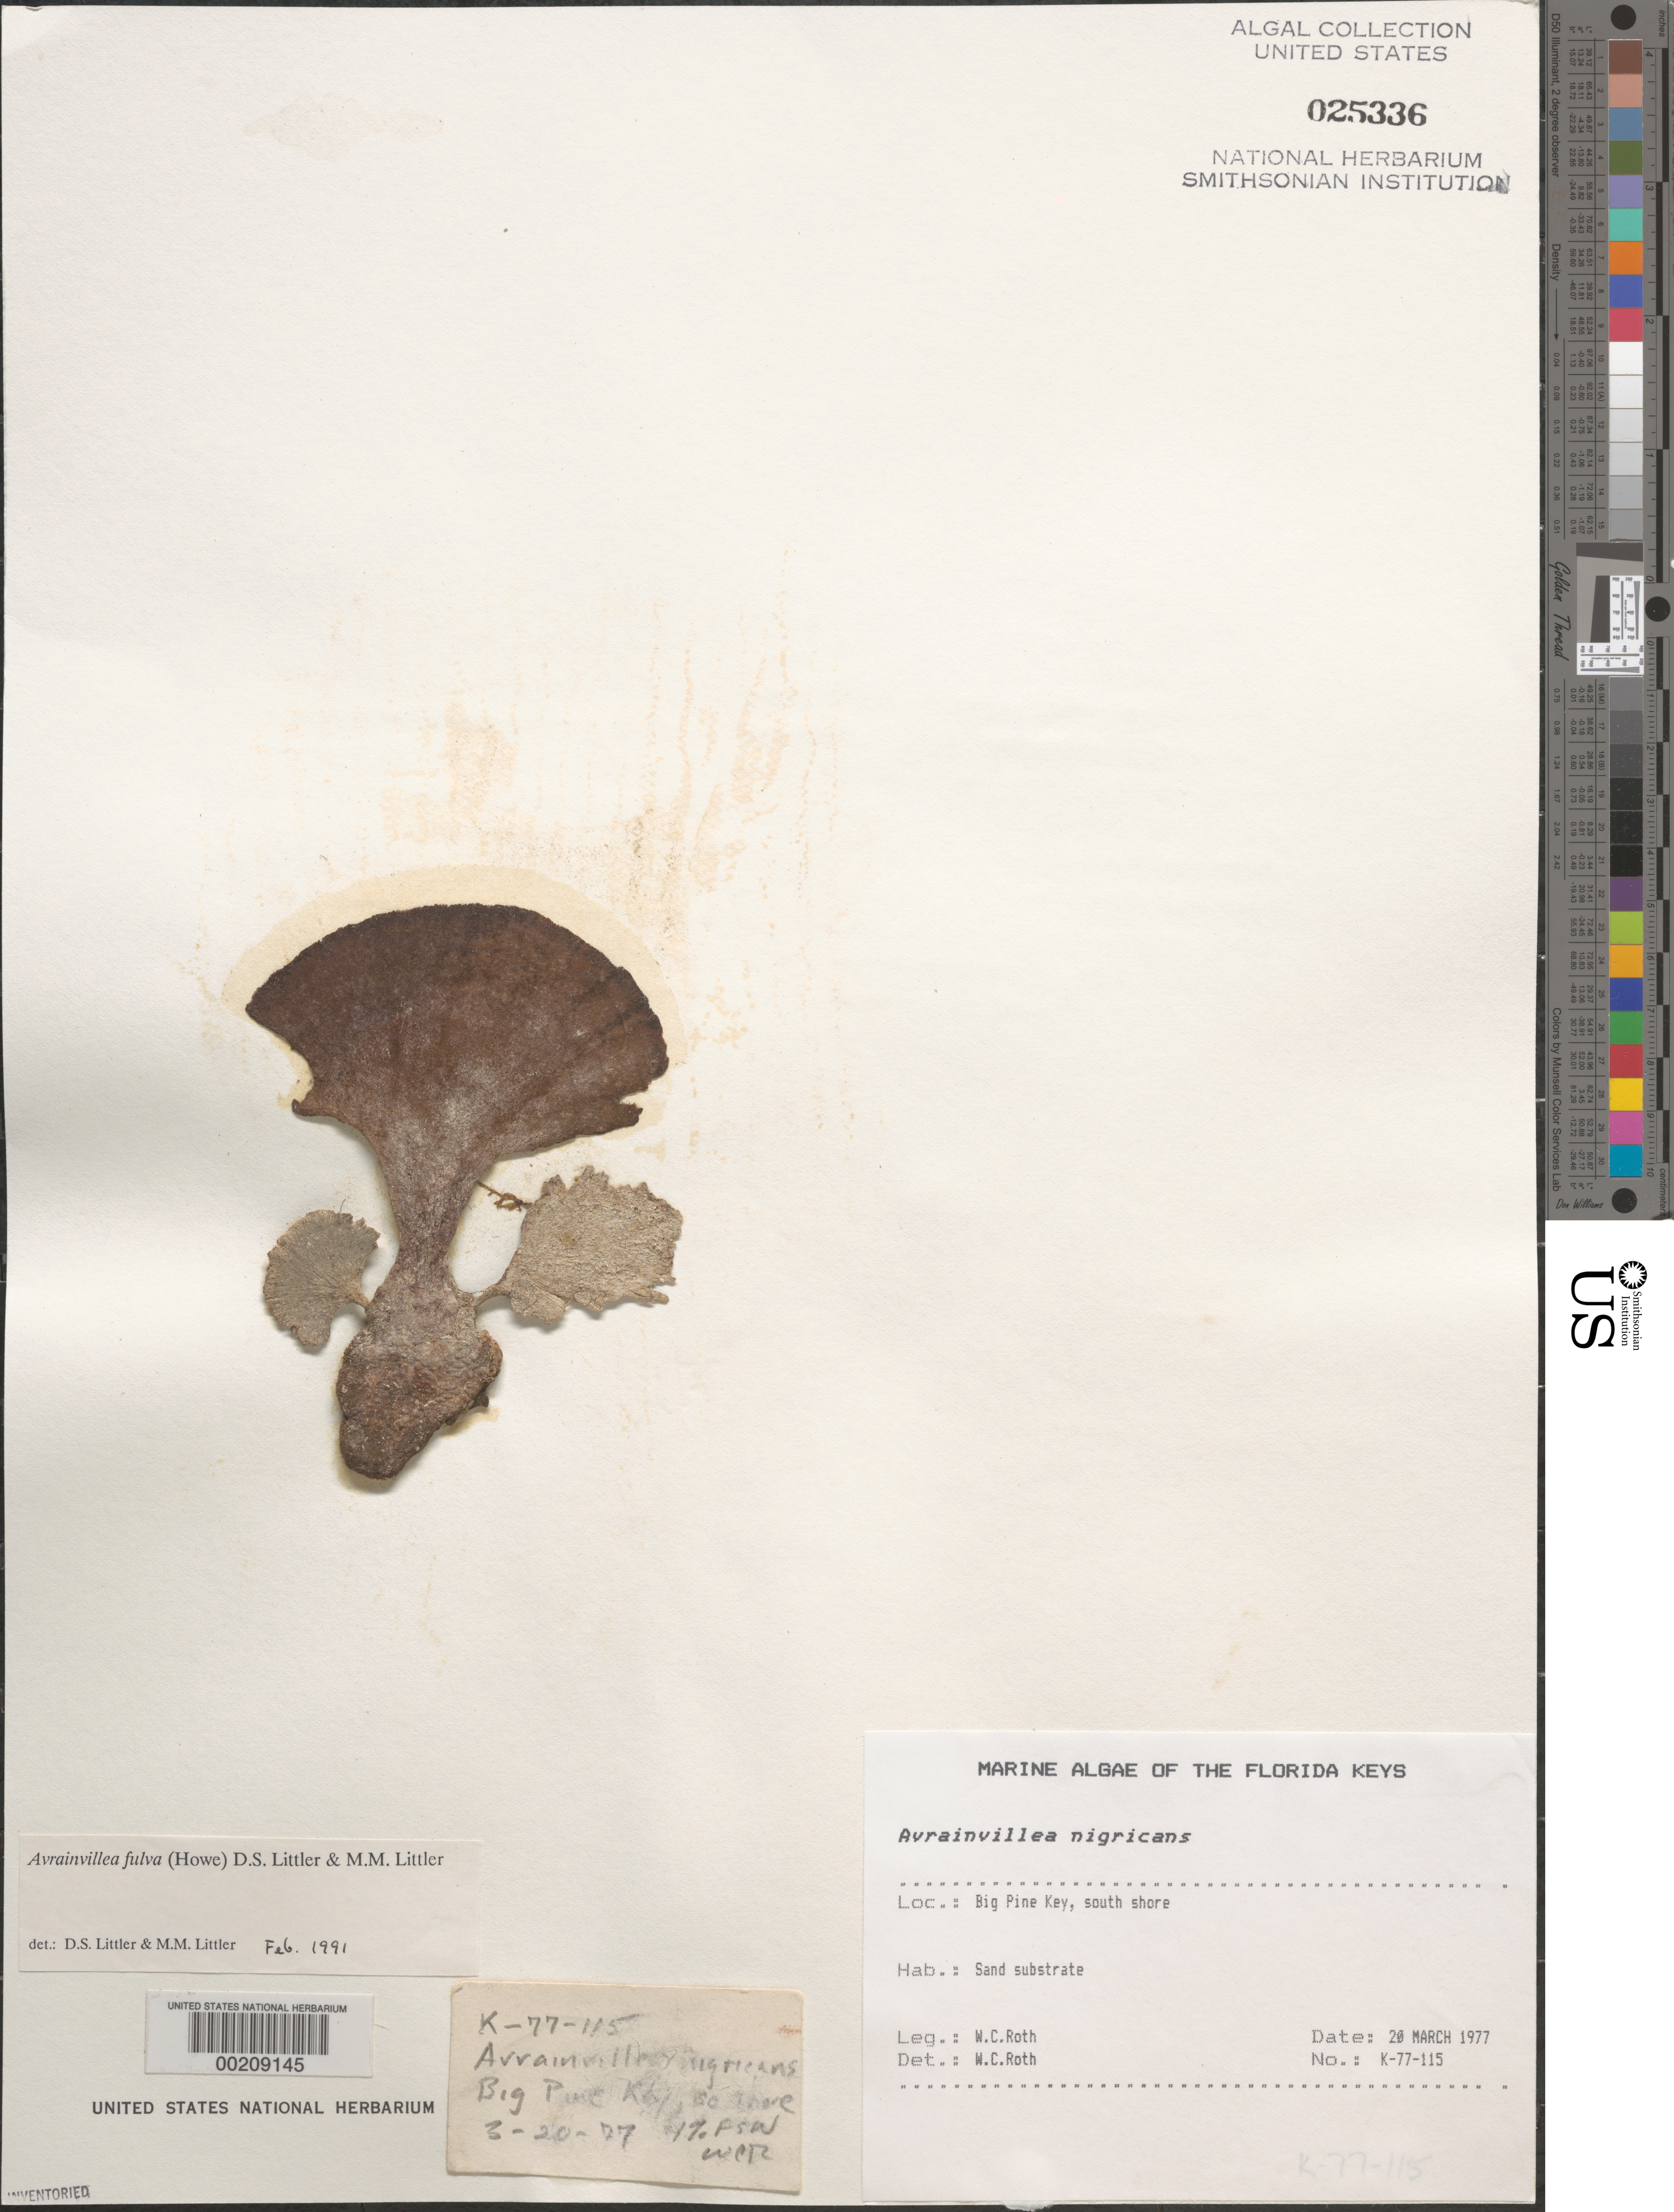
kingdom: Plantae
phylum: Chlorophyta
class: Ulvophyceae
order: Bryopsidales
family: Dichotomosiphonaceae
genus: Avrainvillea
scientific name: Avrainvillea fulva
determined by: Littler, D. S.; Littler, M. M.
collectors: W. C. Roth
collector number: K-77-115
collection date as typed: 20 Mar 1977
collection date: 1977-03-20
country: United States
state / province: Florida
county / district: Monroe County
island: Big Pine Key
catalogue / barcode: US 25336